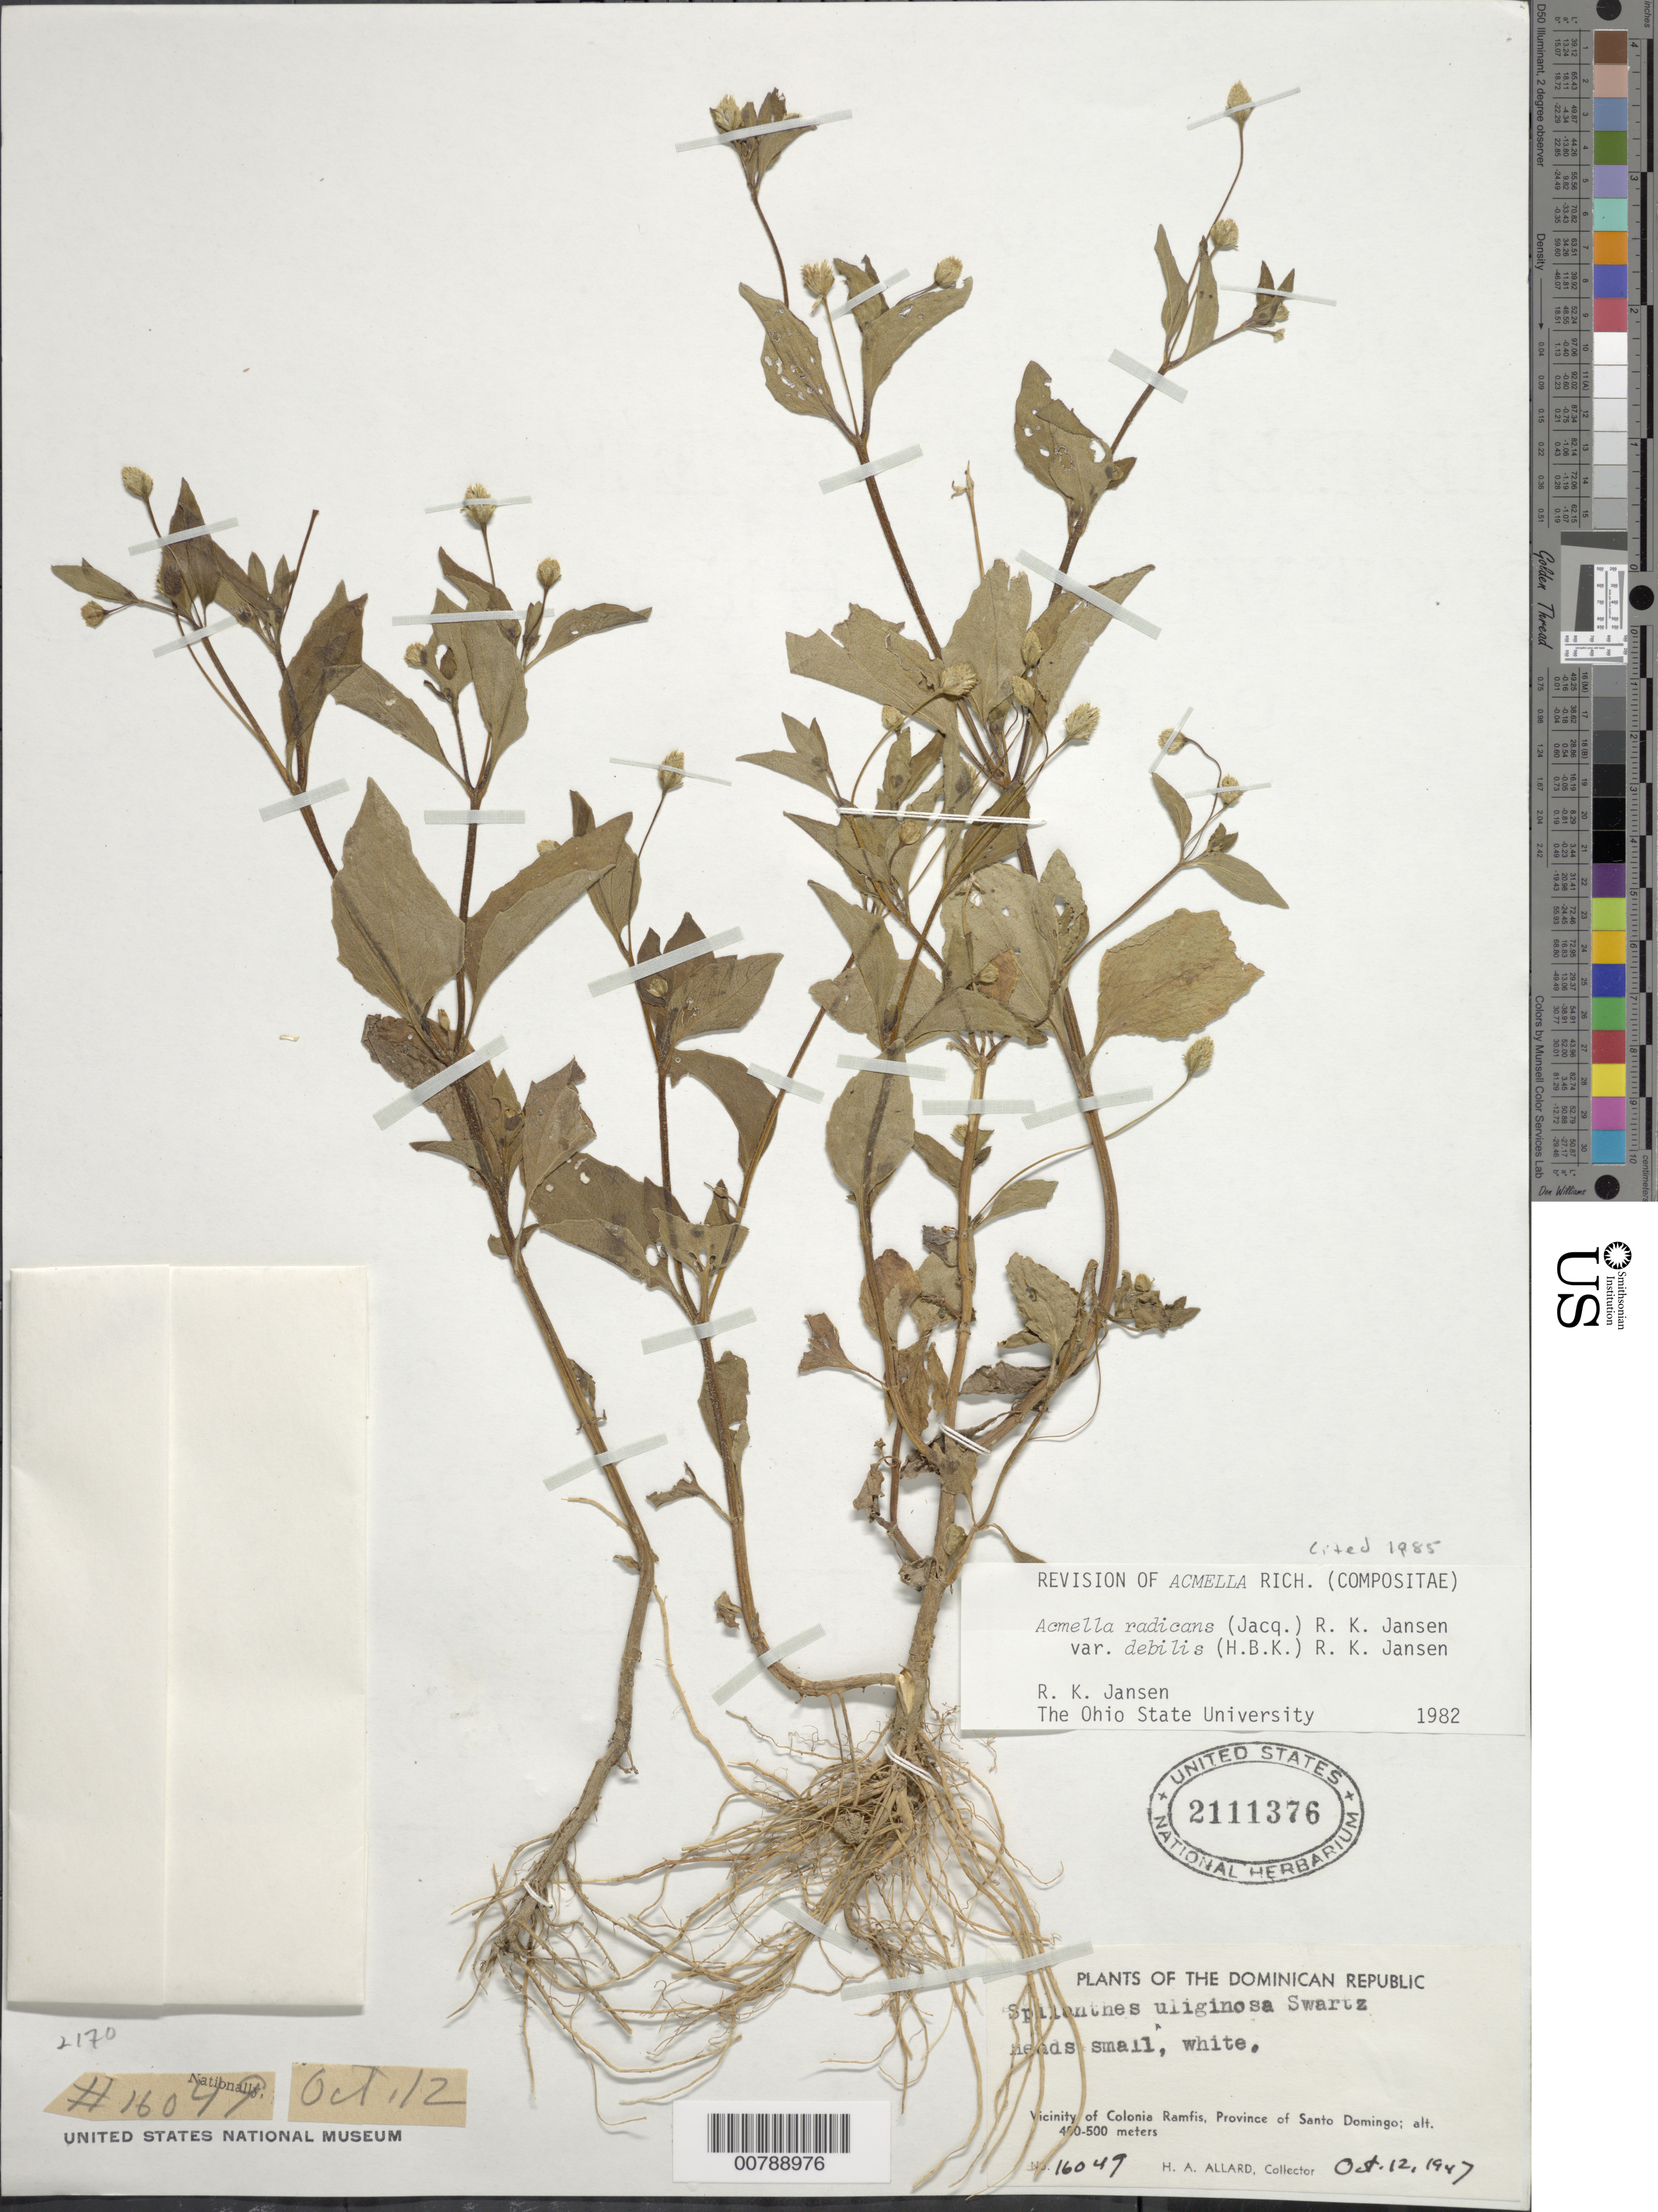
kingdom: Plantae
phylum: Tracheophyta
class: Magnoliopsida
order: Asterales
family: Asteraceae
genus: Acmella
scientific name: Acmella radicans var. debilis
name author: (Kunth) R.K. Jansen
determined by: Jansen, R. K.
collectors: H. A. Allard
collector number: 16049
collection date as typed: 12 Oct 1947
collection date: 1947-10-12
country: Dominican Republic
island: Hispaniola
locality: Vicinity of Colonia Ramfis, Province of Santo Domingo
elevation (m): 400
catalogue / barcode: US 2111376